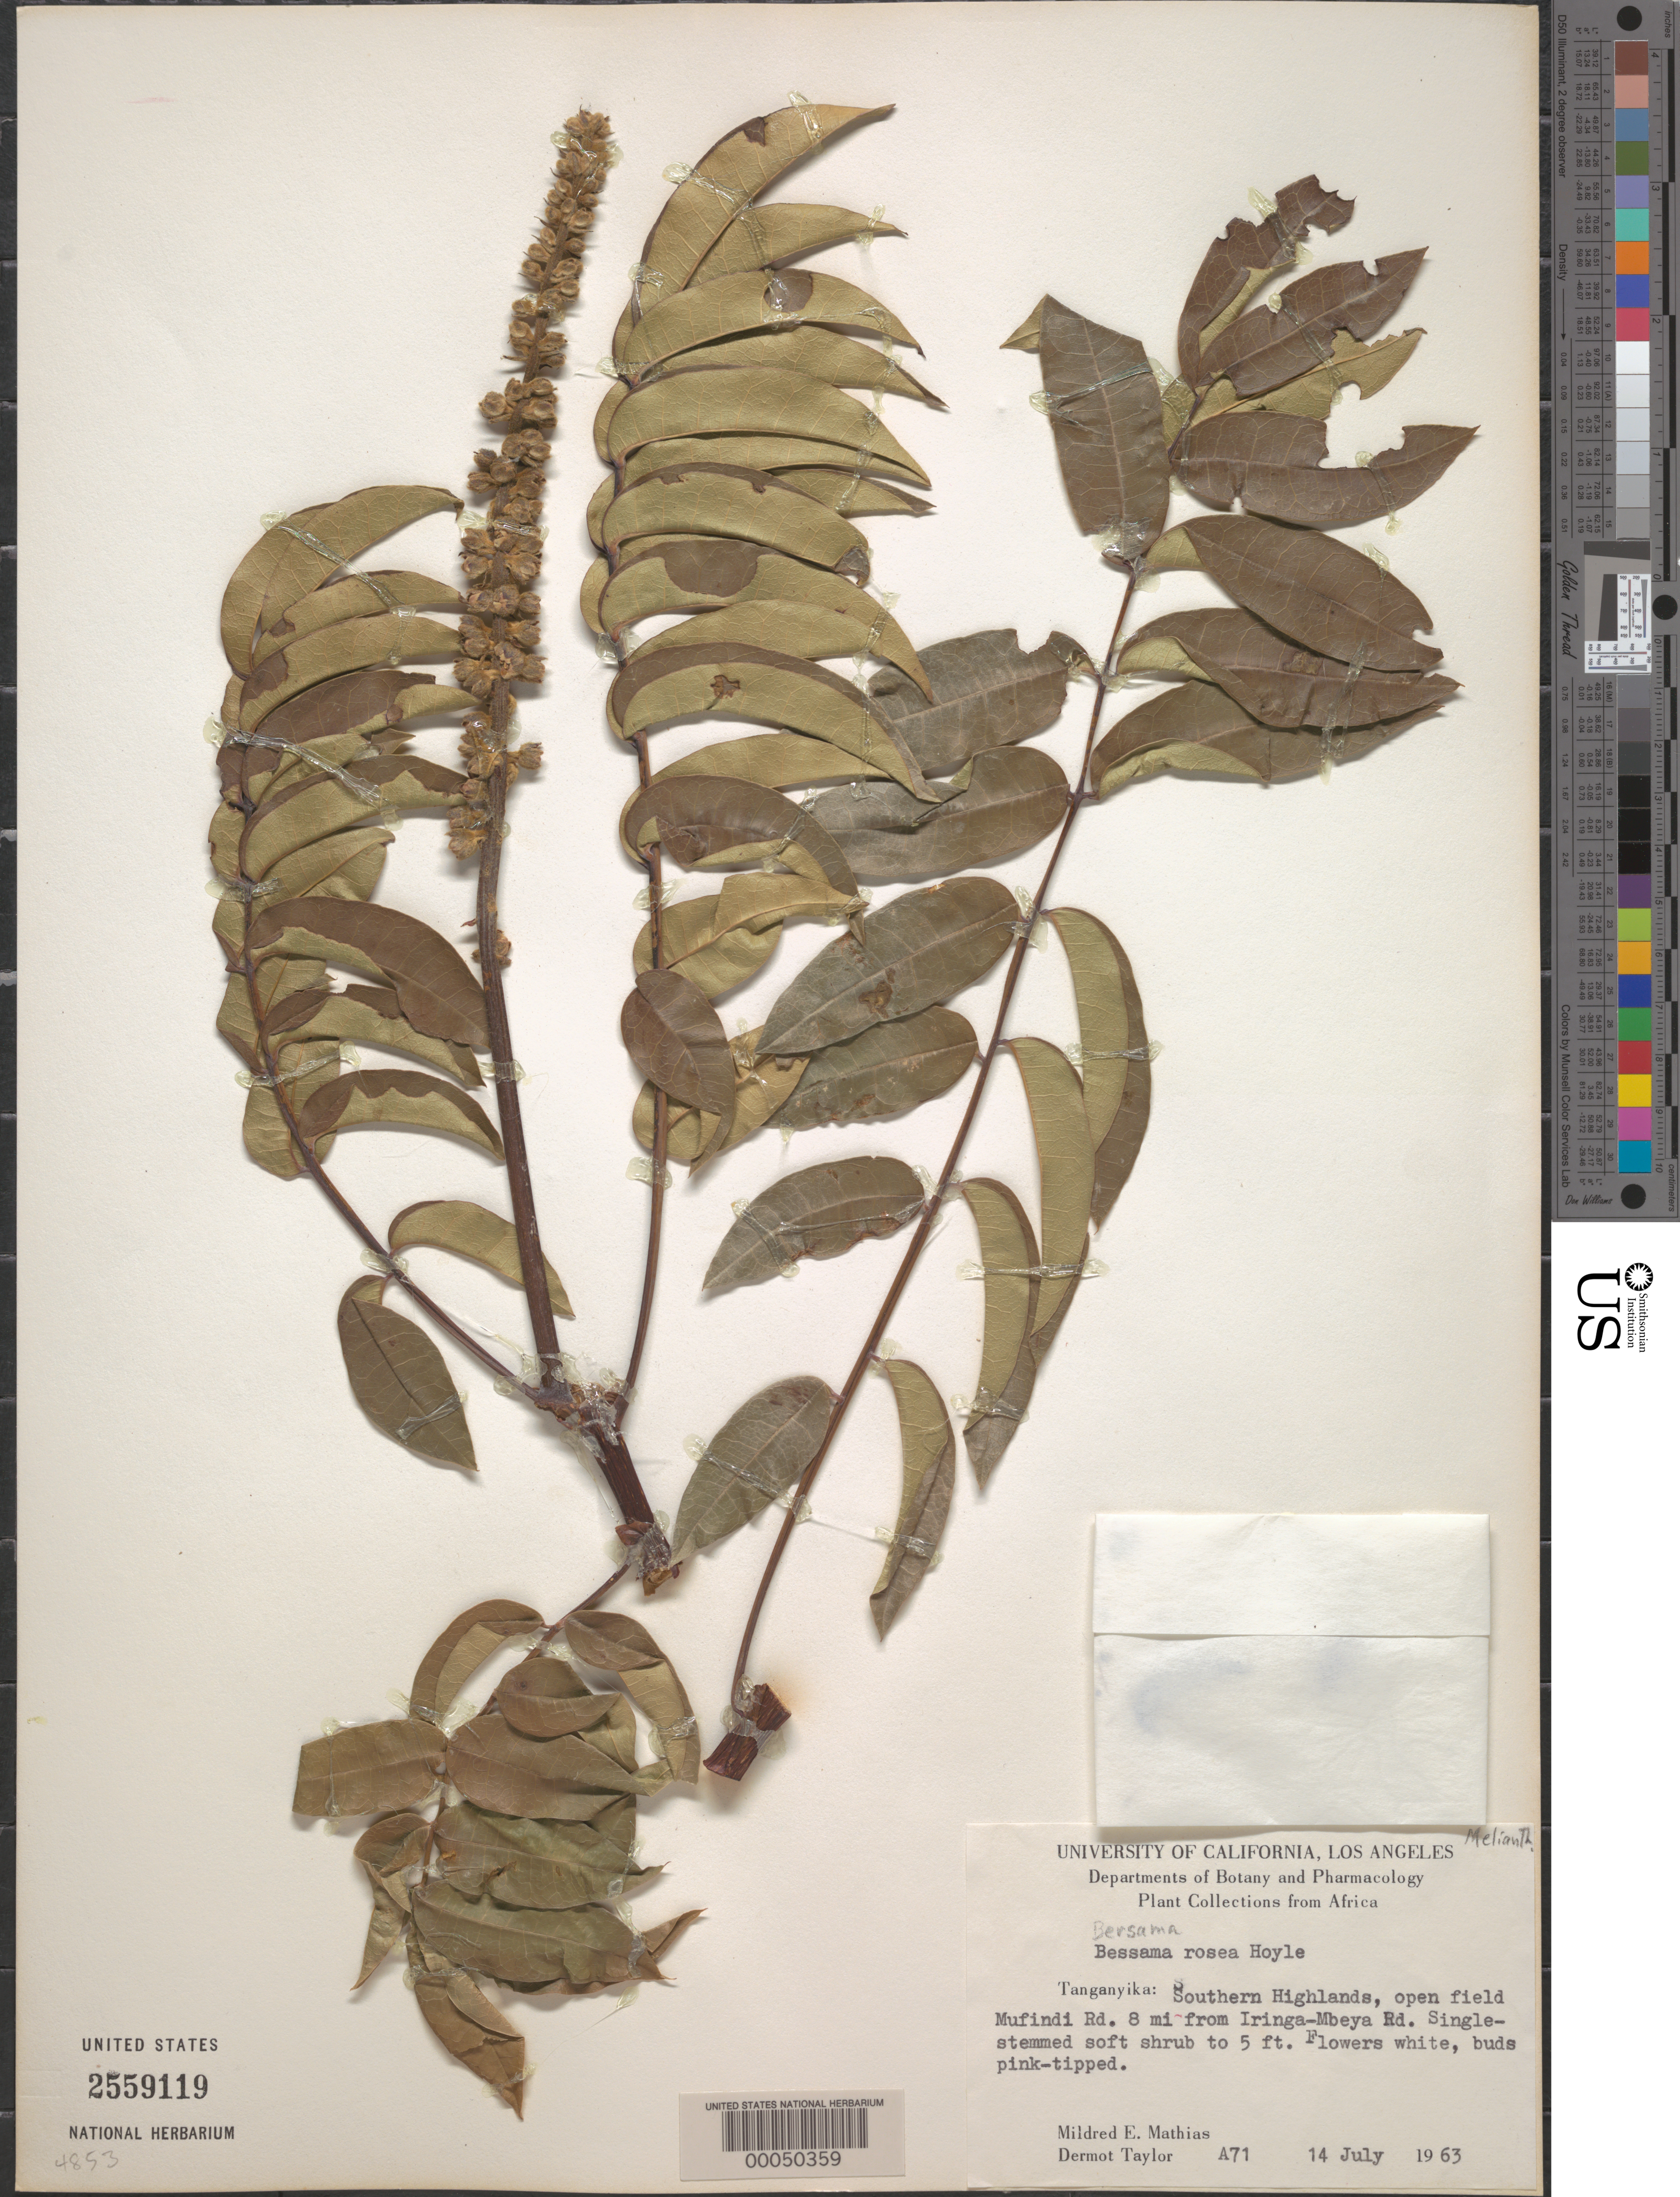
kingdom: Plantae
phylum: Tracheophyta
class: Magnoliopsida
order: Geraniales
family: Melianthaceae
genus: Bersama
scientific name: Bersama rosea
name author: Hoyle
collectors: M. E. Mathias & D. Taylor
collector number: A 71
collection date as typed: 14 Jul 1963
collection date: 1963-07-14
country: Tanzania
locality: Southern highlands, open field mufindi road 8 mi from iringa-mbe a rd.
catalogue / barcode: US 2559119